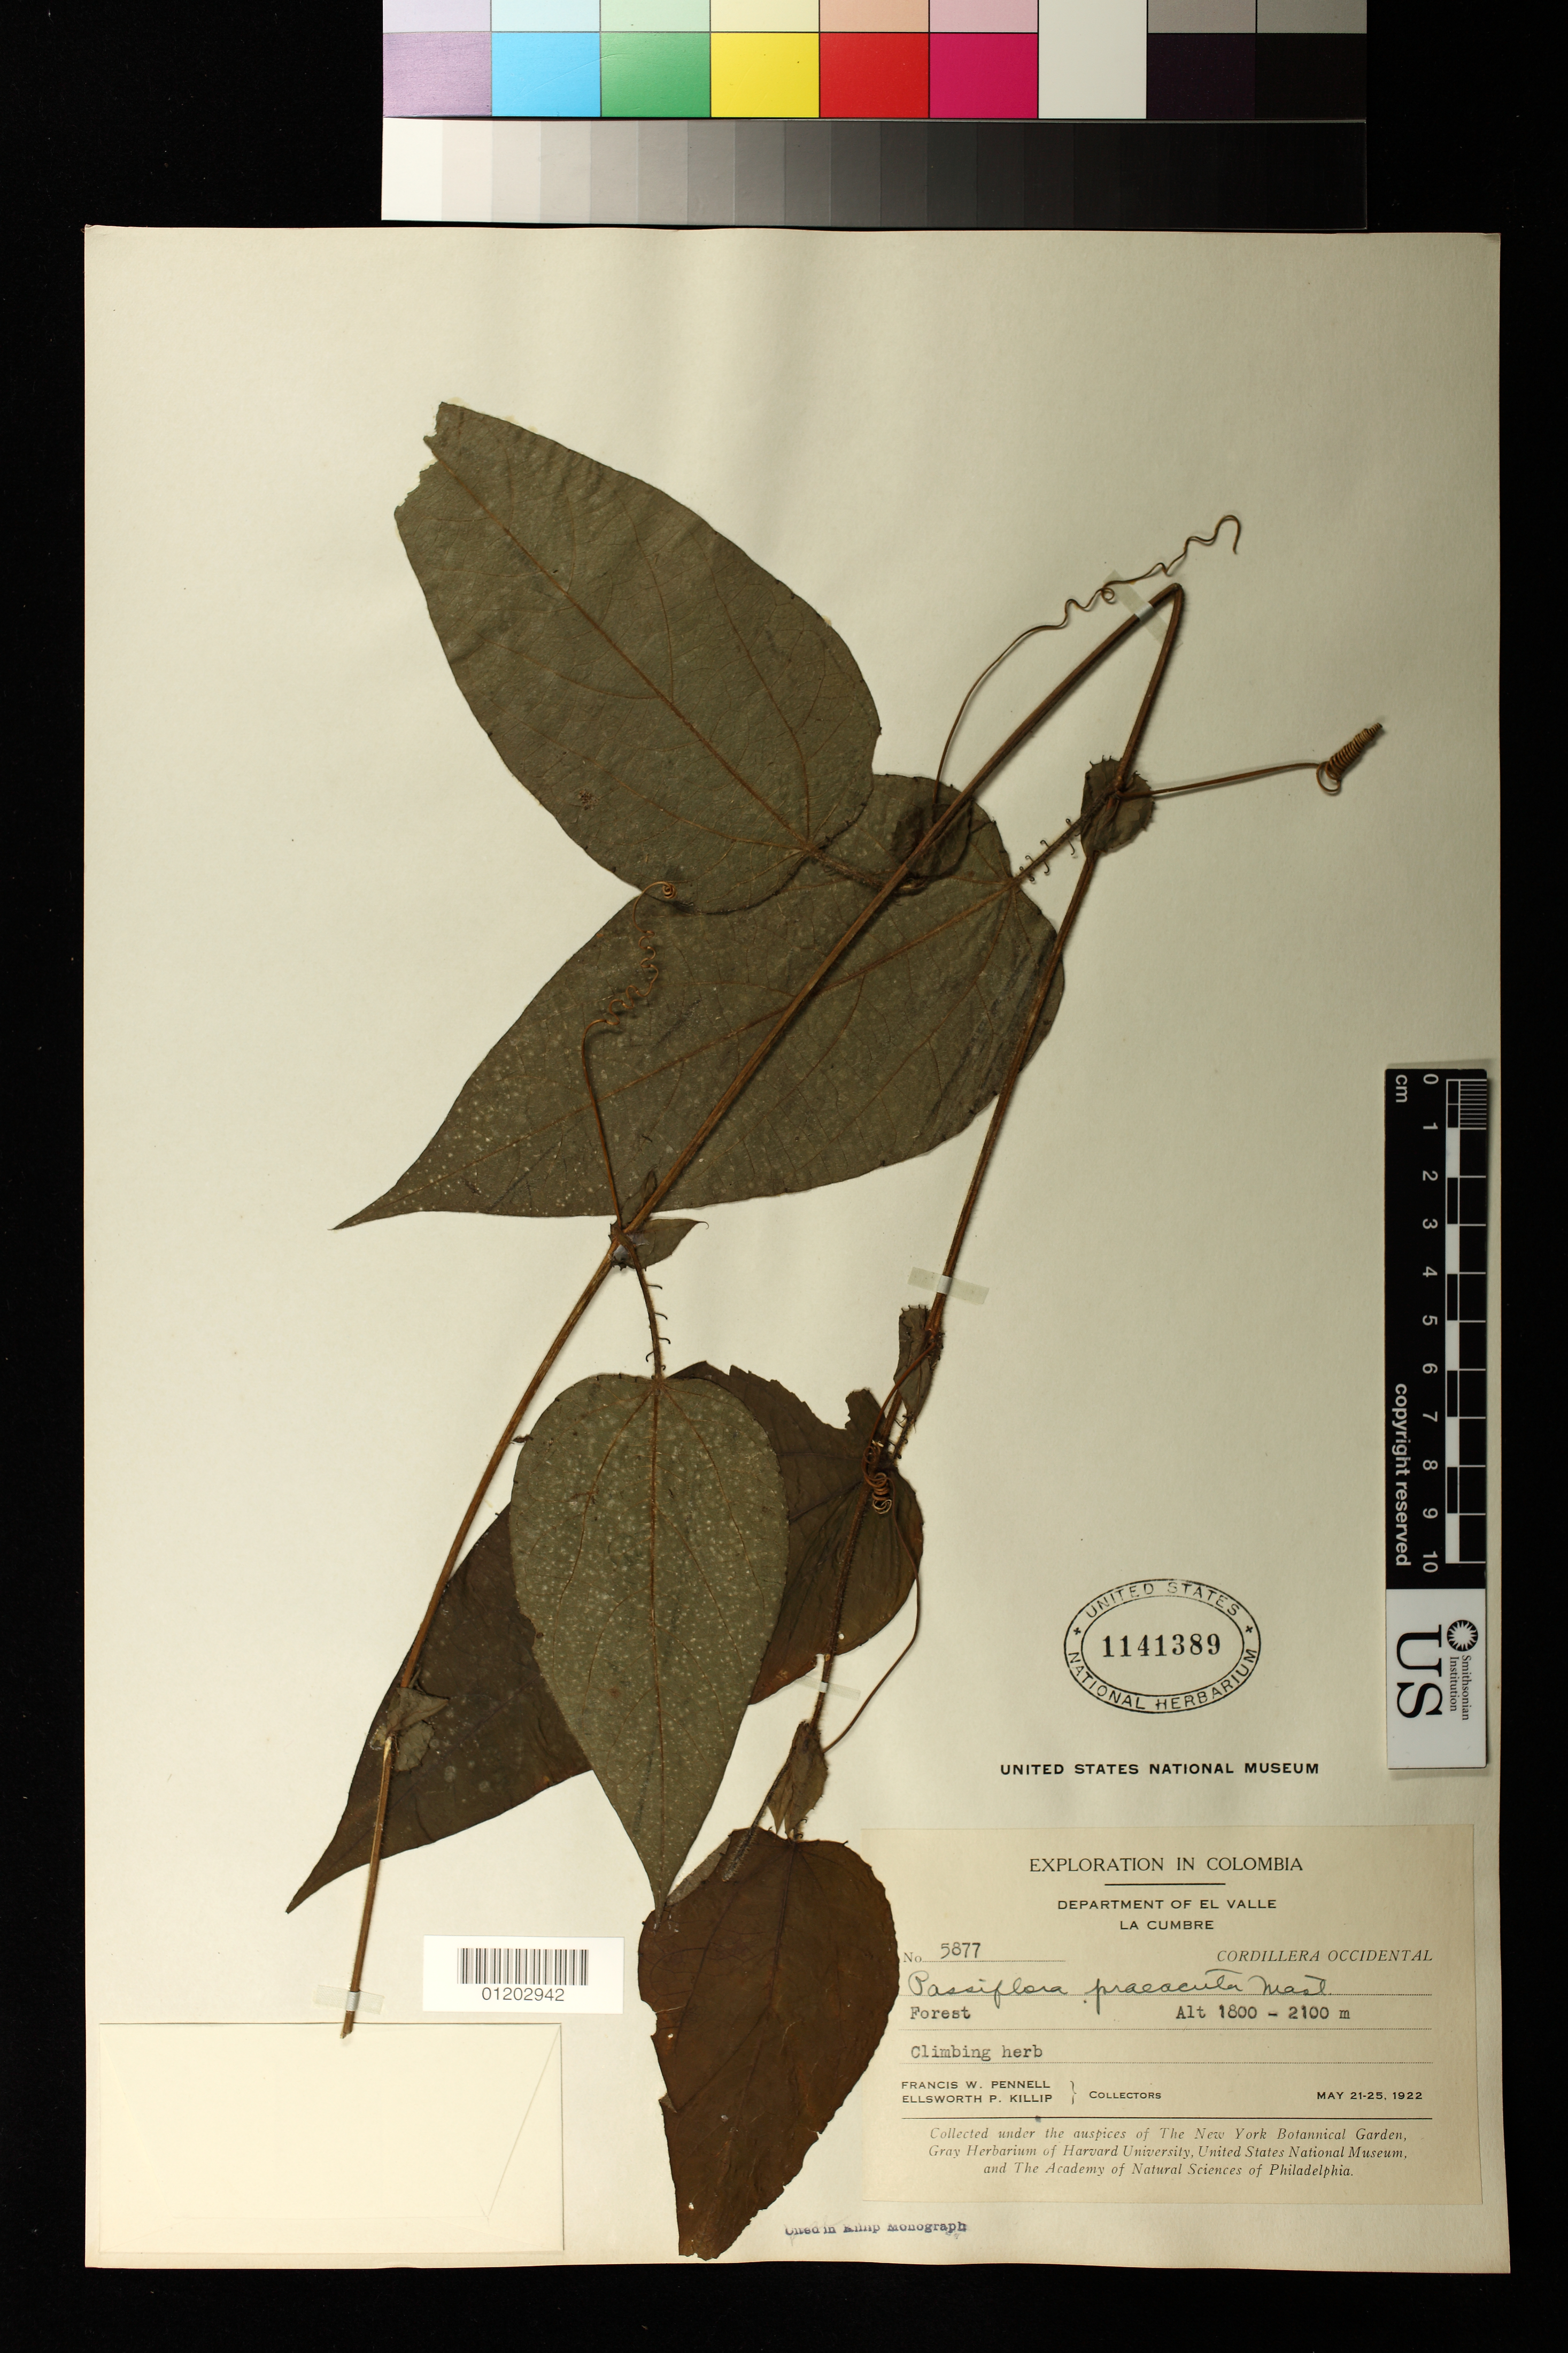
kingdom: Plantae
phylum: Tracheophyta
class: Magnoliopsida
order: Malpighiales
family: Passifloraceae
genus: Passiflora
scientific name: Passiflora praeacuta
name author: Mast.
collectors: F. W. Pennell & E. P. Killip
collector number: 5877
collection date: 1922-05-21/1922-05-25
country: Colombia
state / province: Valle del Cauca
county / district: La Cumbre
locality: Forest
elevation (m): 1800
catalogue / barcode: US 1141389